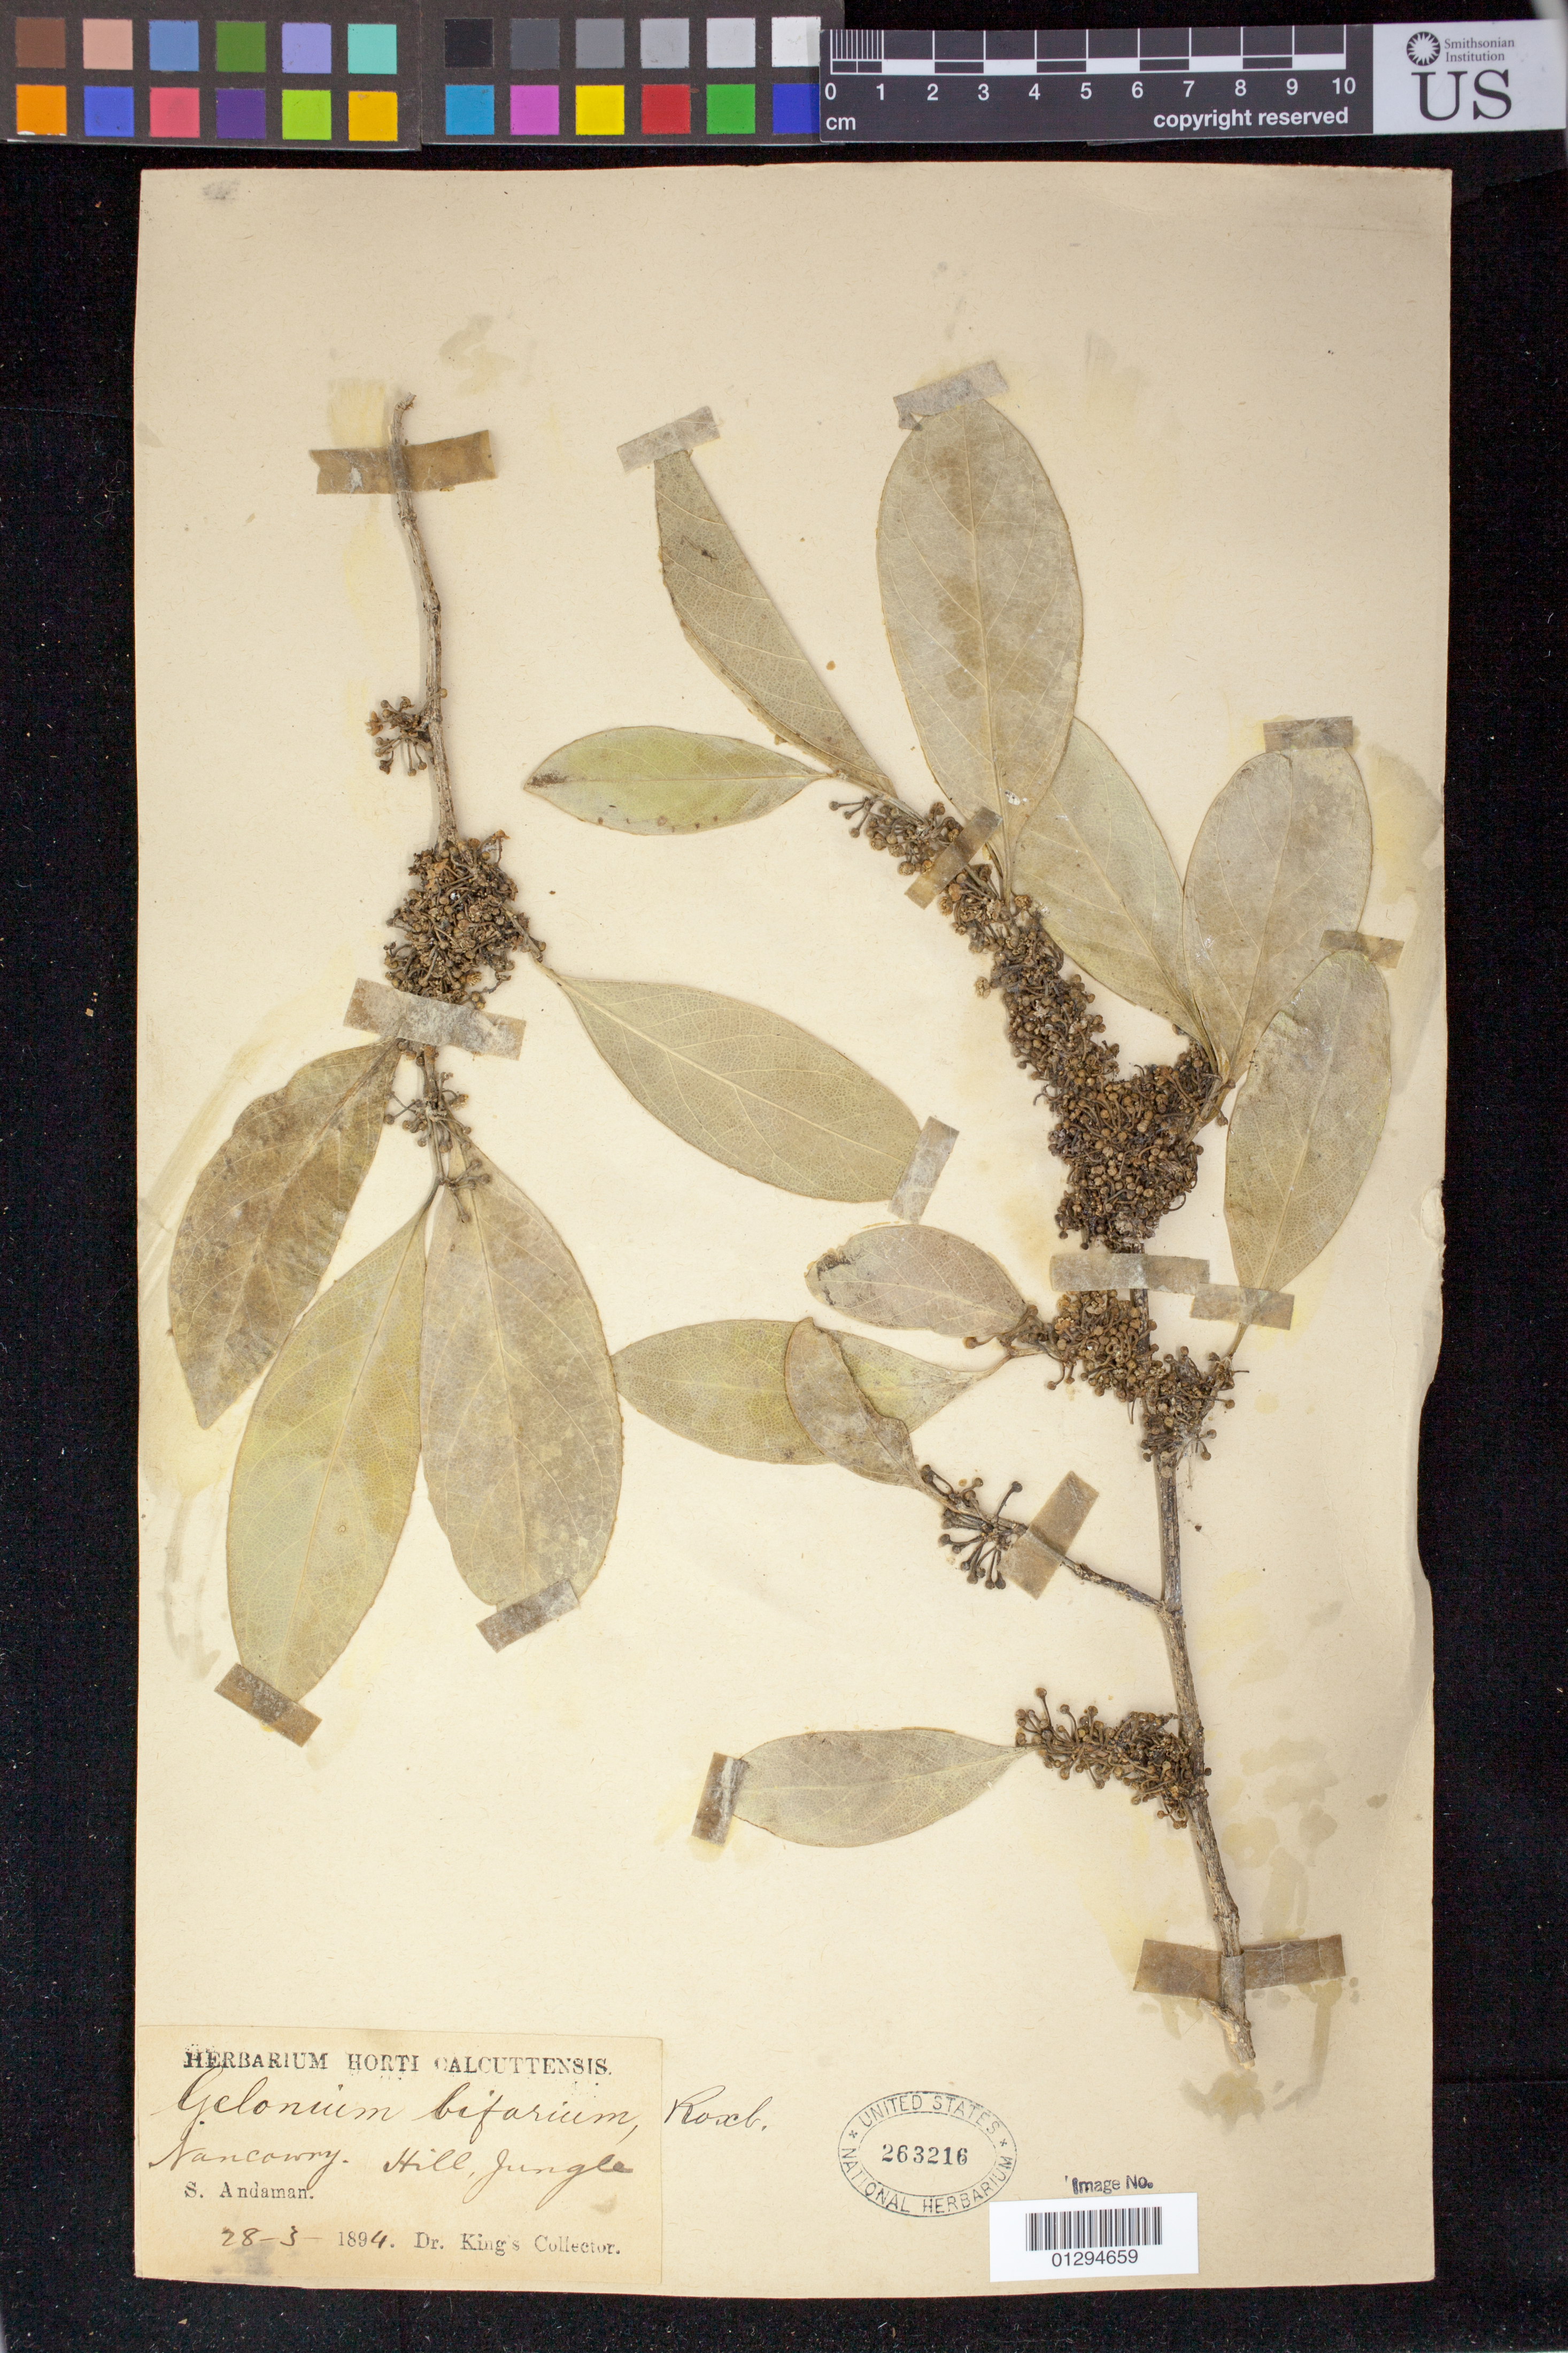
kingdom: Plantae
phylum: Tracheophyta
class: Magnoliopsida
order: Malpighiales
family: Euphorbiaceae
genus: Gelonium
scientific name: Gelonium bifarium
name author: Roxb. ex Willd.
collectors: Dr. King's collector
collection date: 1894-03-28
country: India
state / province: Andaman and Nicobar Islands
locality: Nancowry. S. Andaman.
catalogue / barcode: US 263216